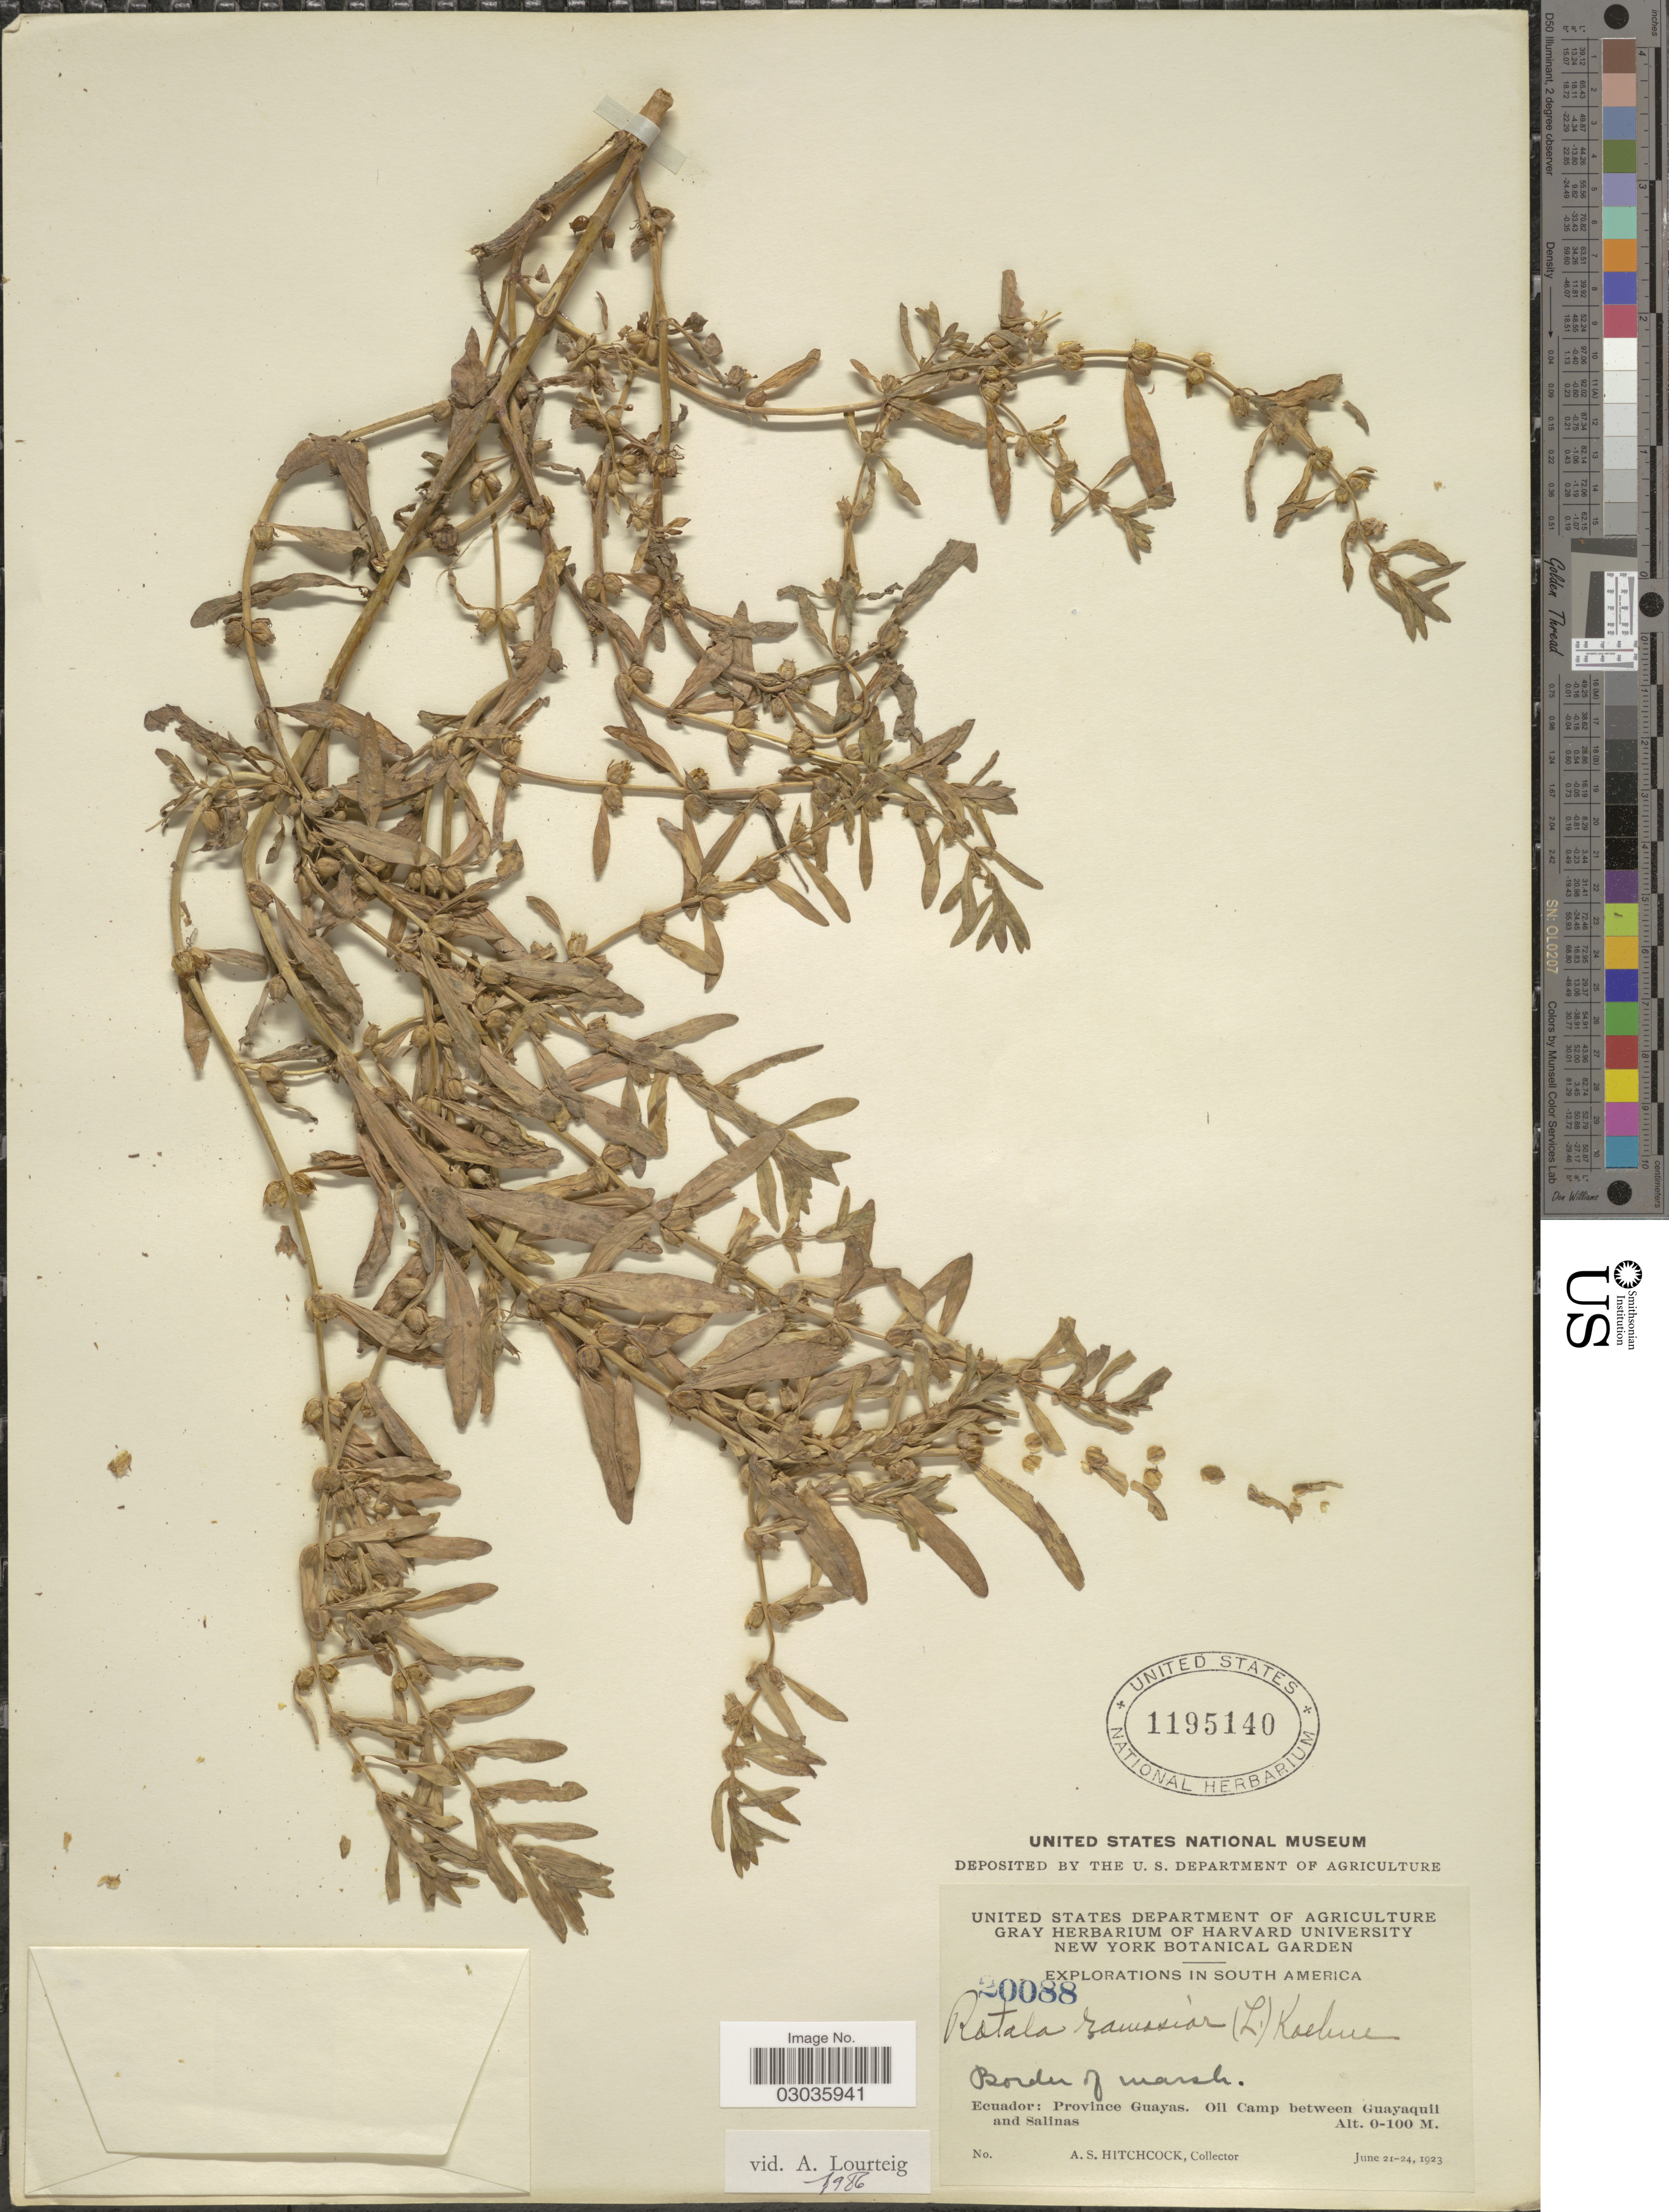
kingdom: Plantae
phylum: Tracheophyta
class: Magnoliopsida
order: Myrtales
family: Lythraceae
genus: Rotala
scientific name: Rotala ramosior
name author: (L.) Koehne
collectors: A. S. Hitchcock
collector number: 20088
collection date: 1923-06-21/1923-06-24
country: Ecuador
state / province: Guayas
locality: Oil Camp between Guayaquil and Salinas.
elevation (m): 0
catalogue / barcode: US 1195140